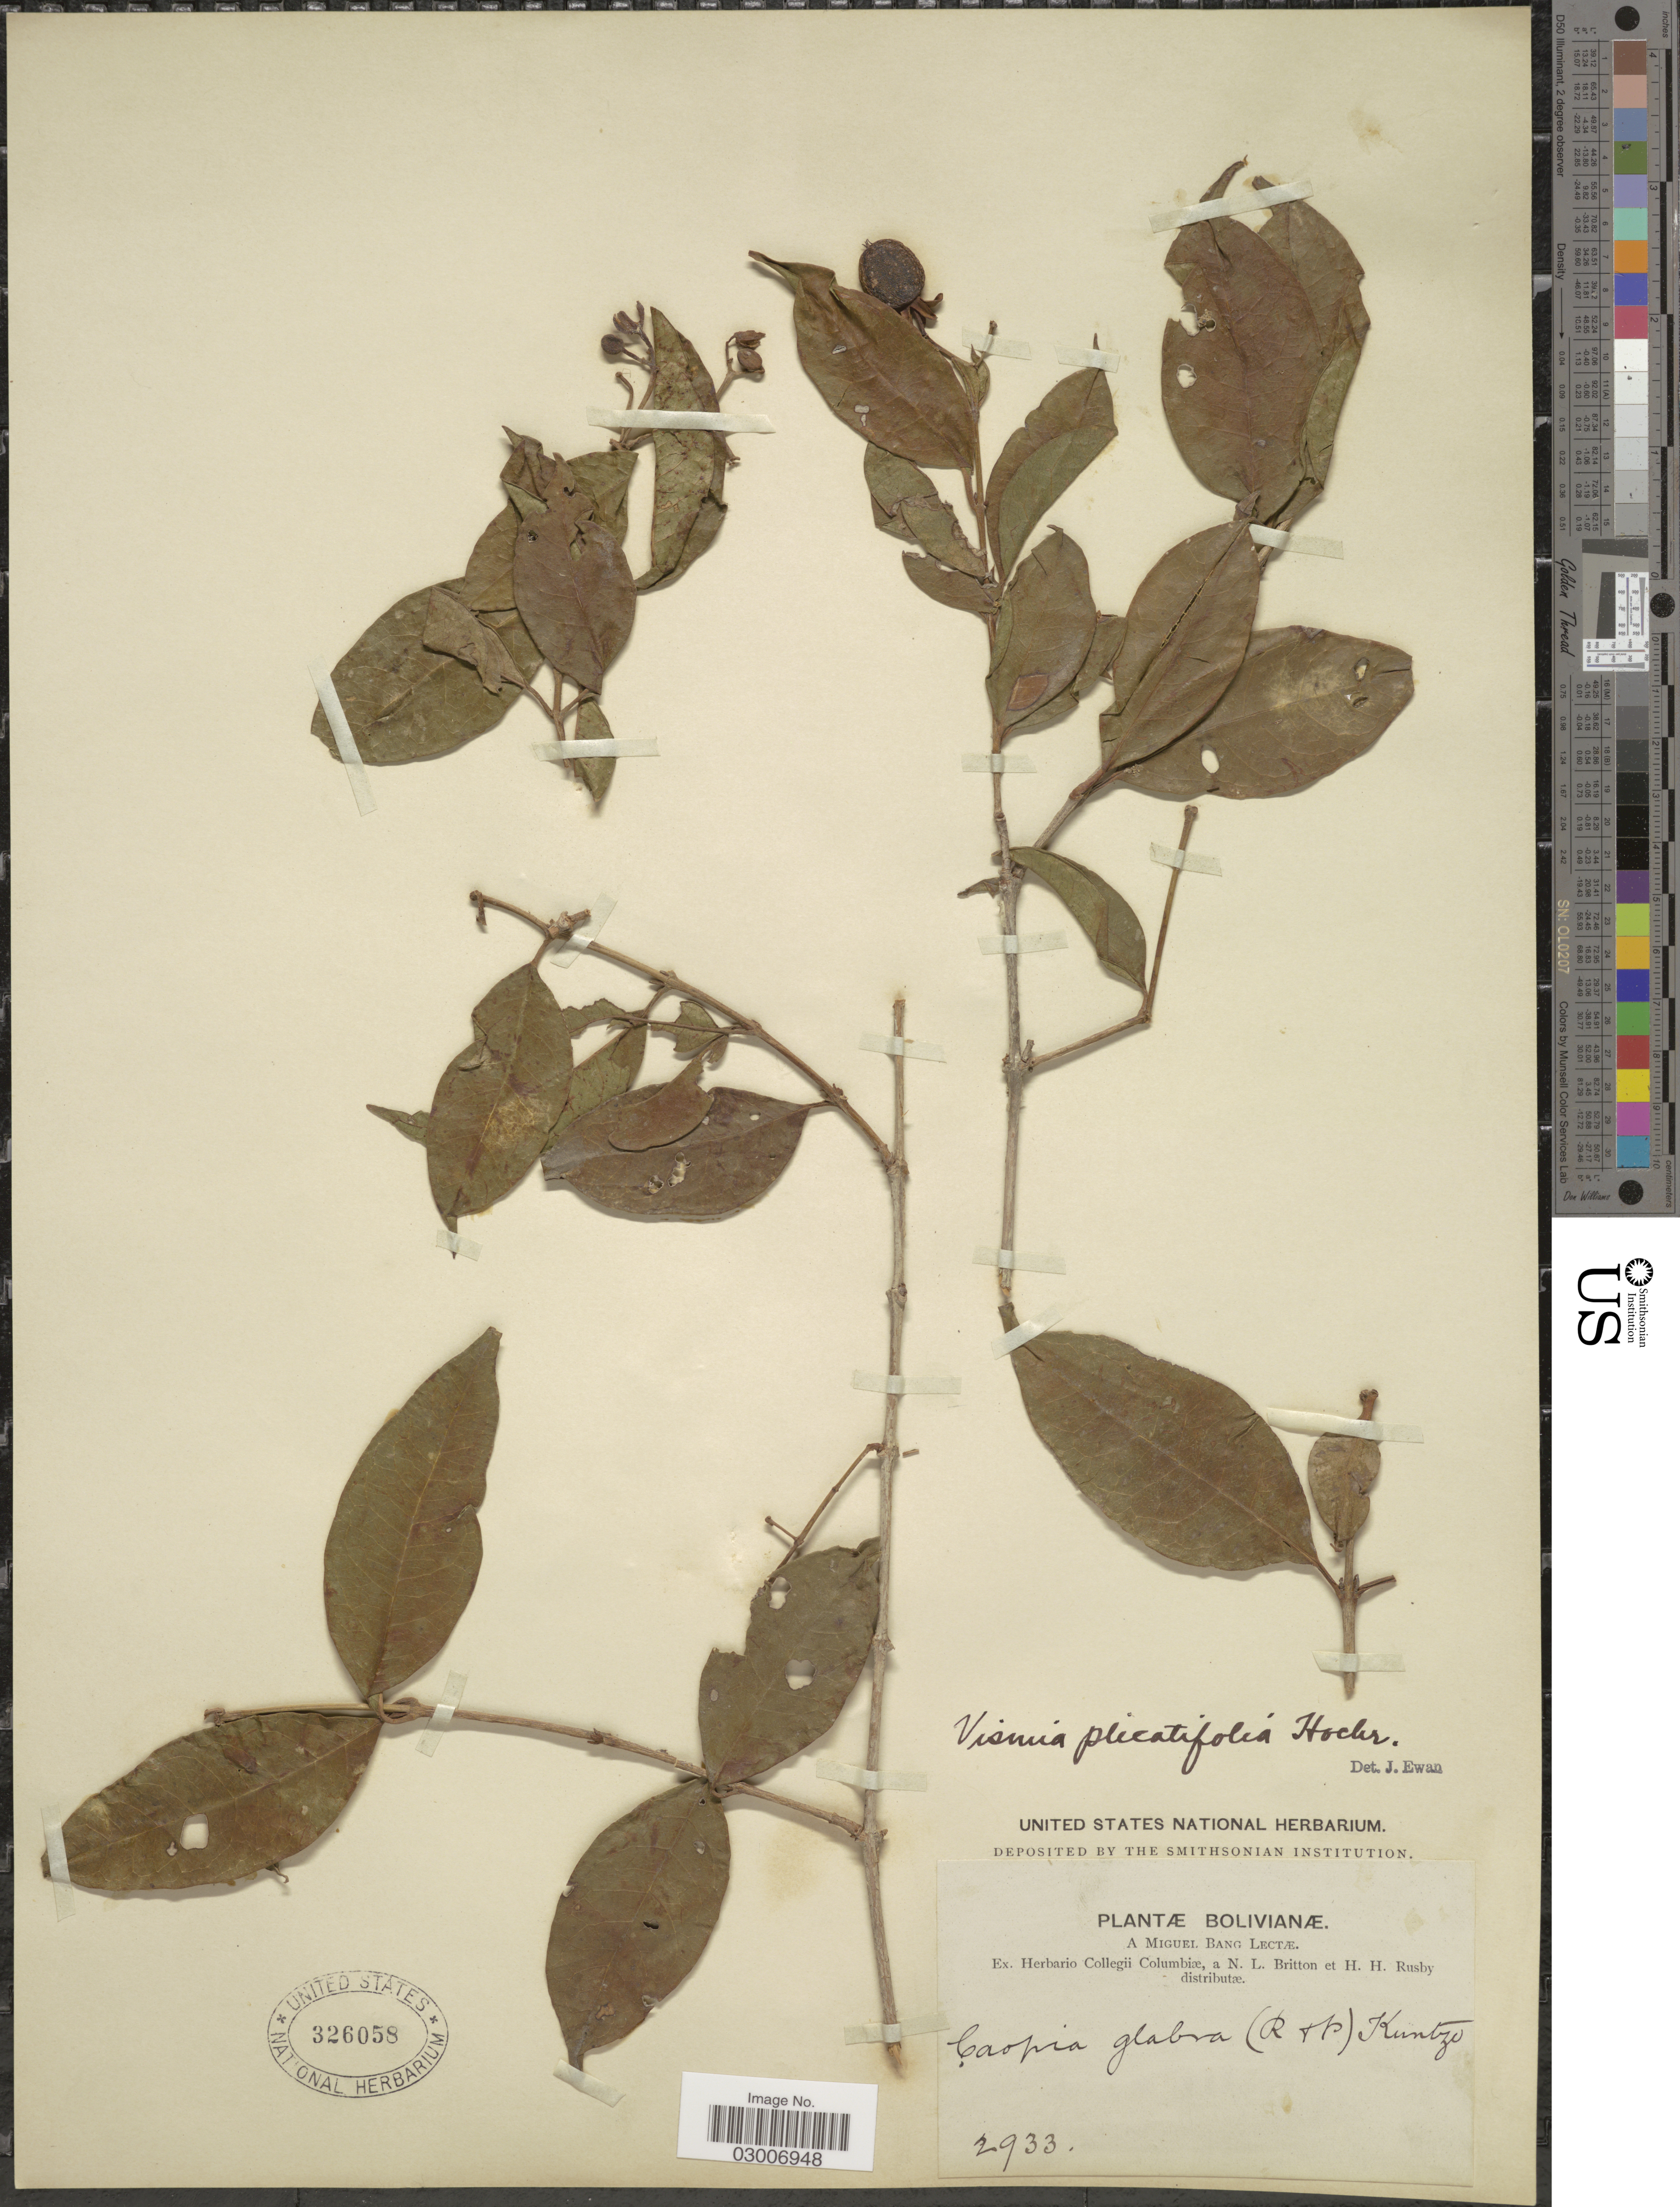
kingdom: Plantae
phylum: Tracheophyta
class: Magnoliopsida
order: Malpighiales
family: Hypericaceae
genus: Vismia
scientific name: Vismia plicatifolia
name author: Hochr.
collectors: M. Bang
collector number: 2933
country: Bolivia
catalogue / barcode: US 326058